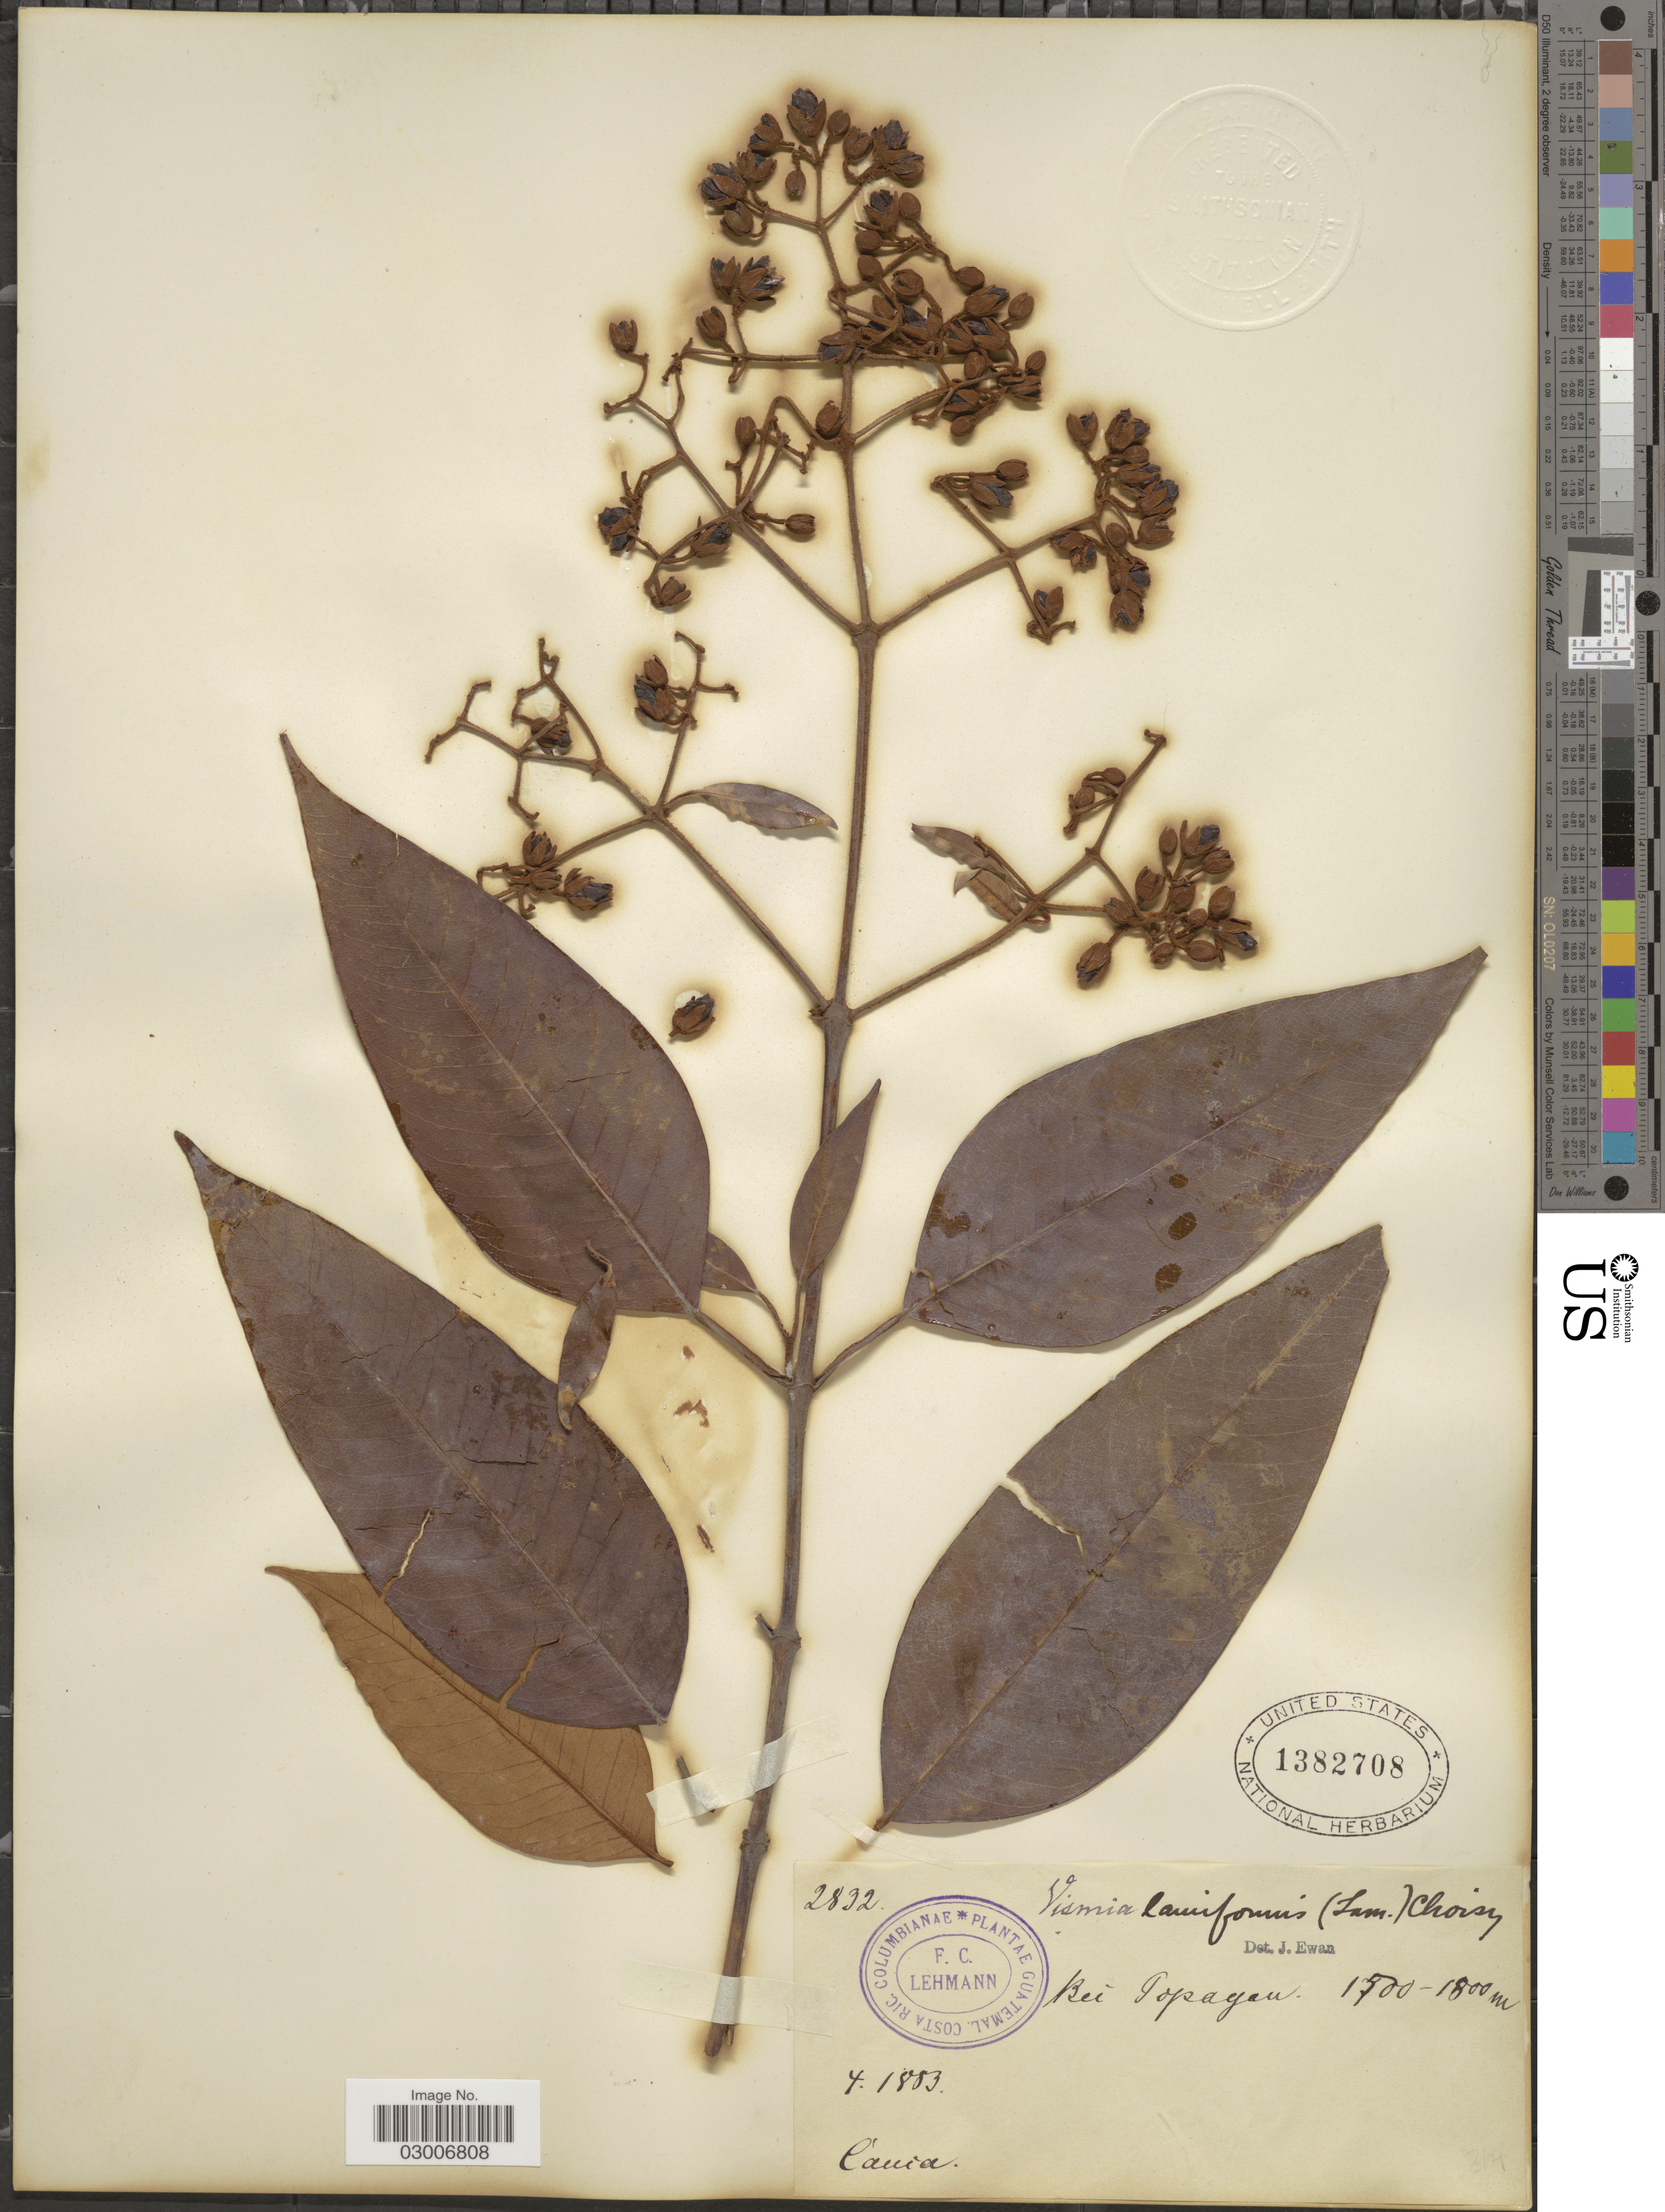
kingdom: Plantae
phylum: Tracheophyta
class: Magnoliopsida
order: Malpighiales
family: Hypericaceae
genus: Vismia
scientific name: Vismia lauriformis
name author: (Lam.) Choisy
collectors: F. C. Lehmann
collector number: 2832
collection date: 1883-04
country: Colombia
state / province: Cauca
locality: Bei Popayan.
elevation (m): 1500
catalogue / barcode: US 1382708